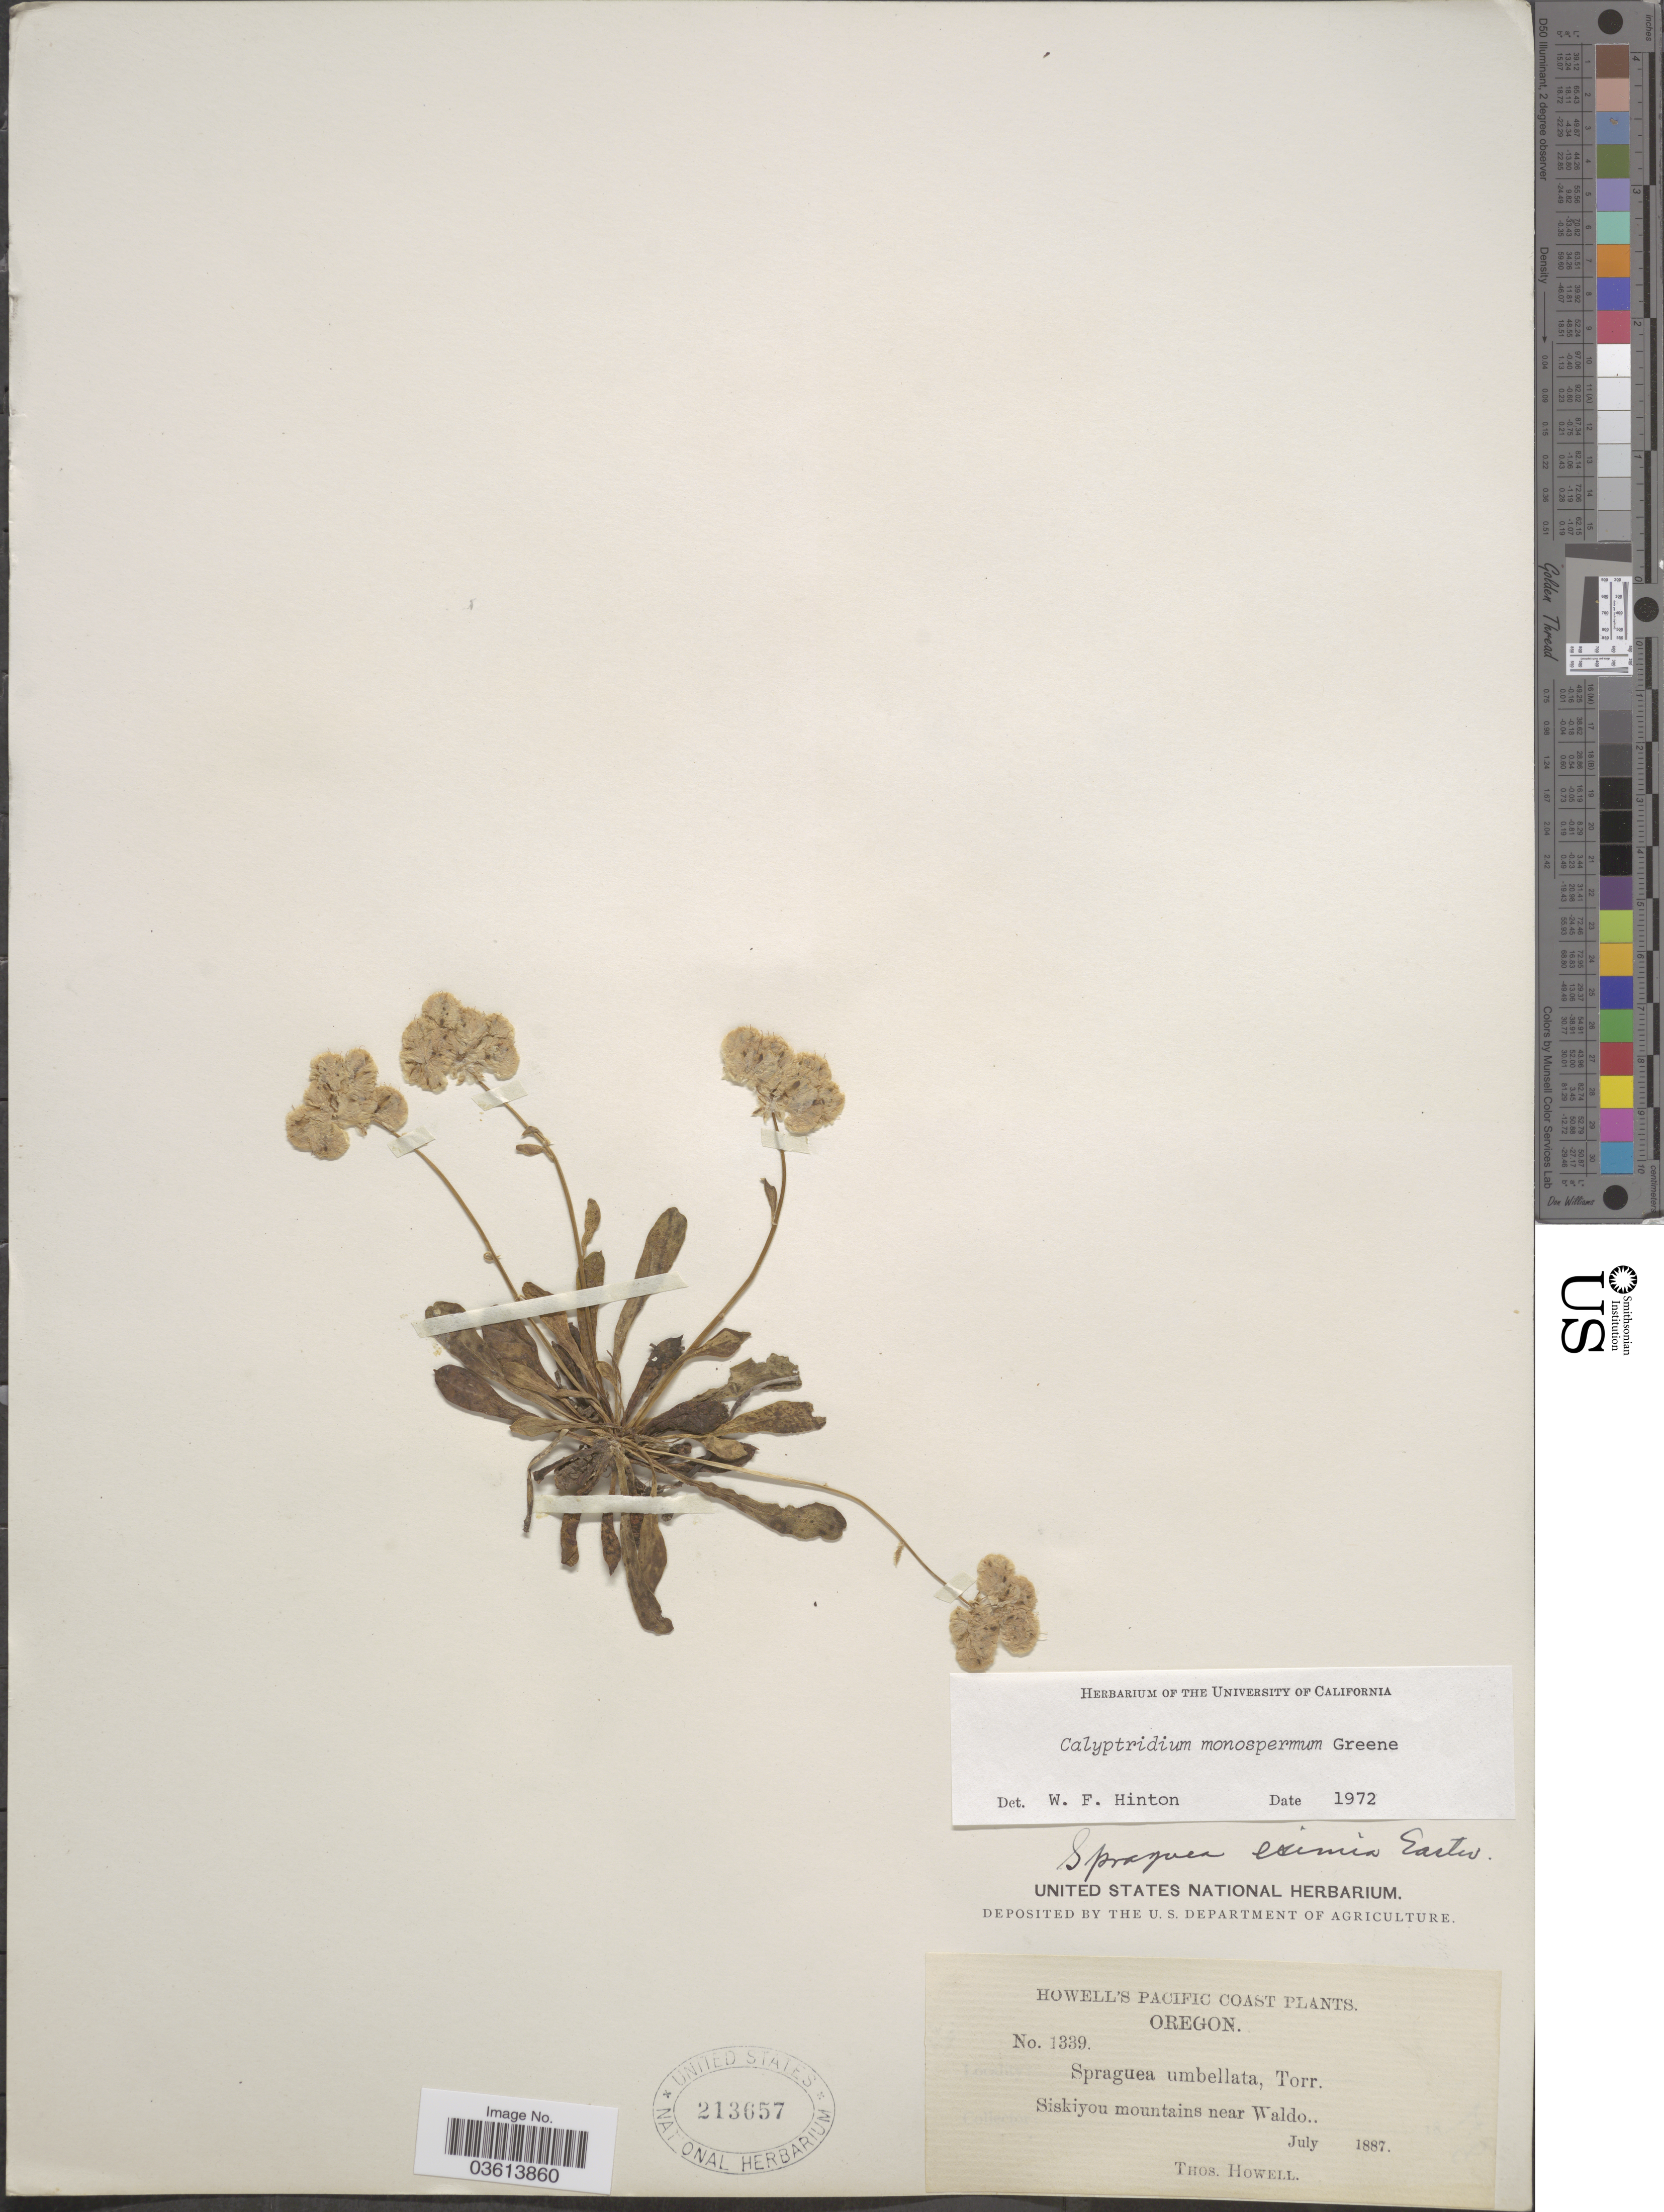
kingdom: Plantae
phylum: Tracheophyta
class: Magnoliopsida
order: Caryophyllales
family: Montiaceae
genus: Calyptridium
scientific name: Calyptridium monospermum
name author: Greene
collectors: T. Howell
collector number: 1339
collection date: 1887-07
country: United States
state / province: Oregon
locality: Pacific Coast. Siskiyou mountains near Waldo.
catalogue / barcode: US 213657